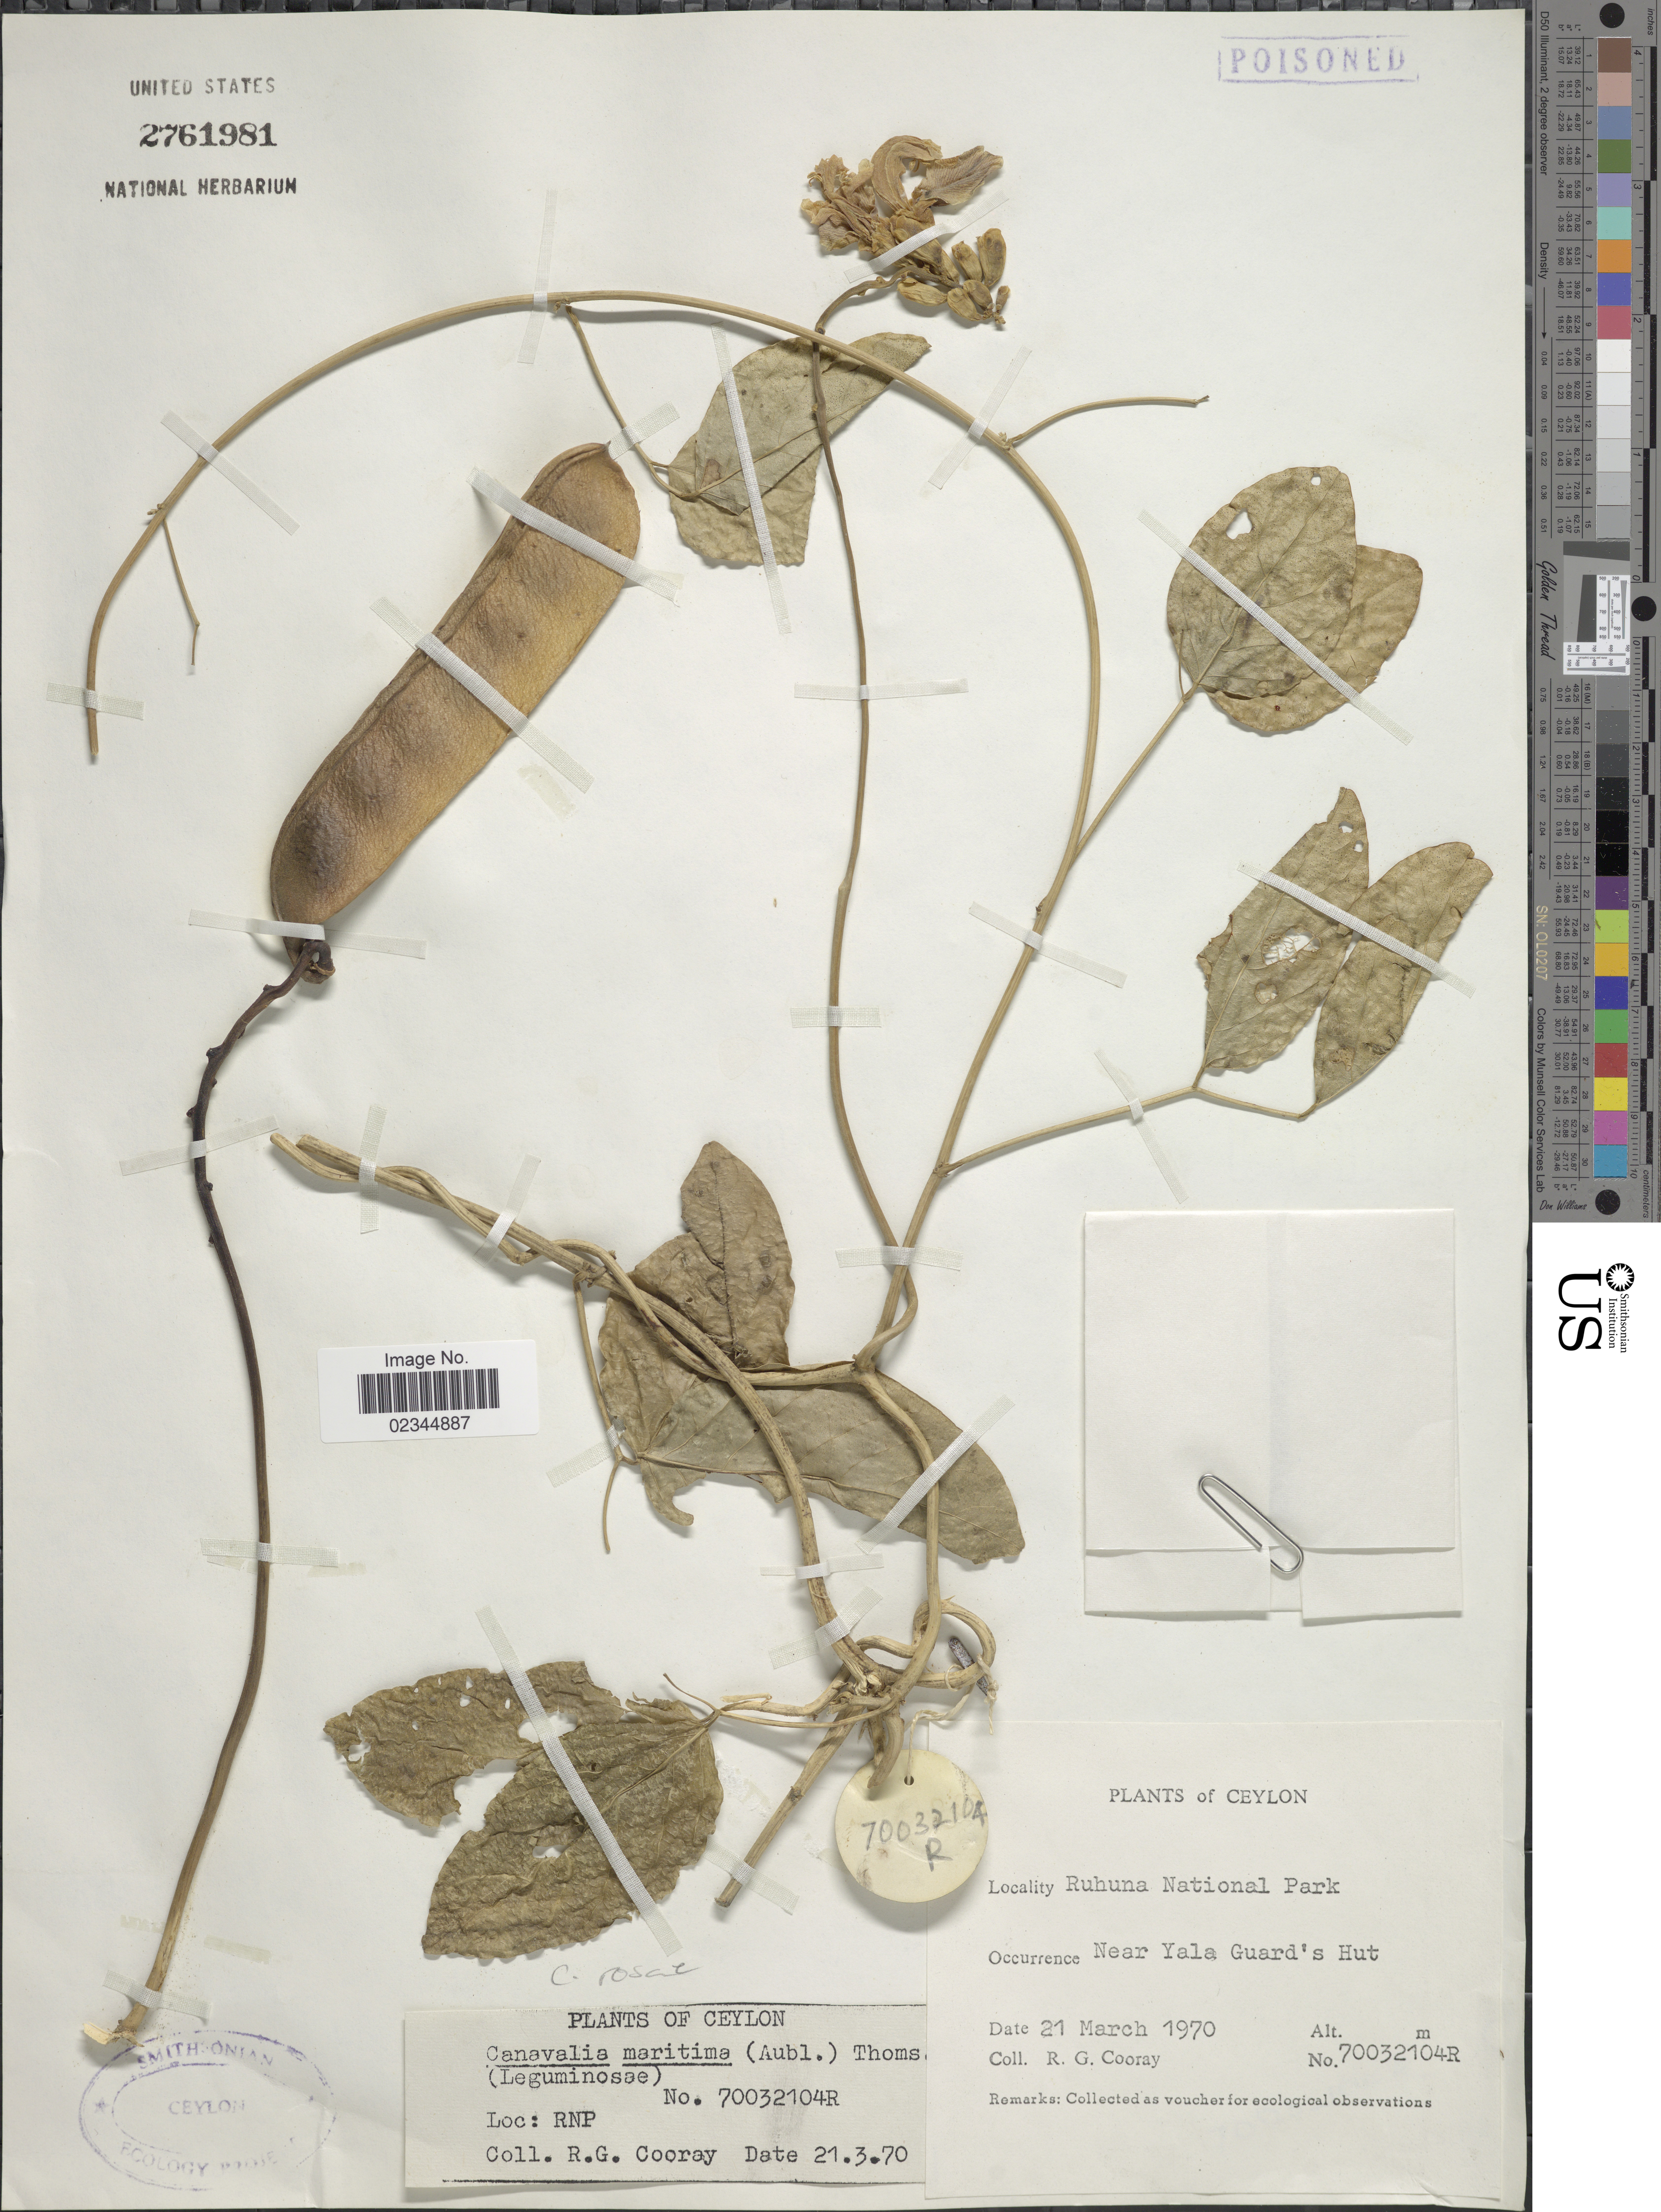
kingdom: Plantae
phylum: Tracheophyta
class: Magnoliopsida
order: Fabales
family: Fabaceae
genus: Canavalia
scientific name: Canavalia rosea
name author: (Sw.) DC.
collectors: R. Cooray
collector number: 70032104R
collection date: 1970-03-21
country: Sri Lanka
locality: Ceylon, Ruhuna National Park, near Yala Guard's Hut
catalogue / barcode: US 2761981